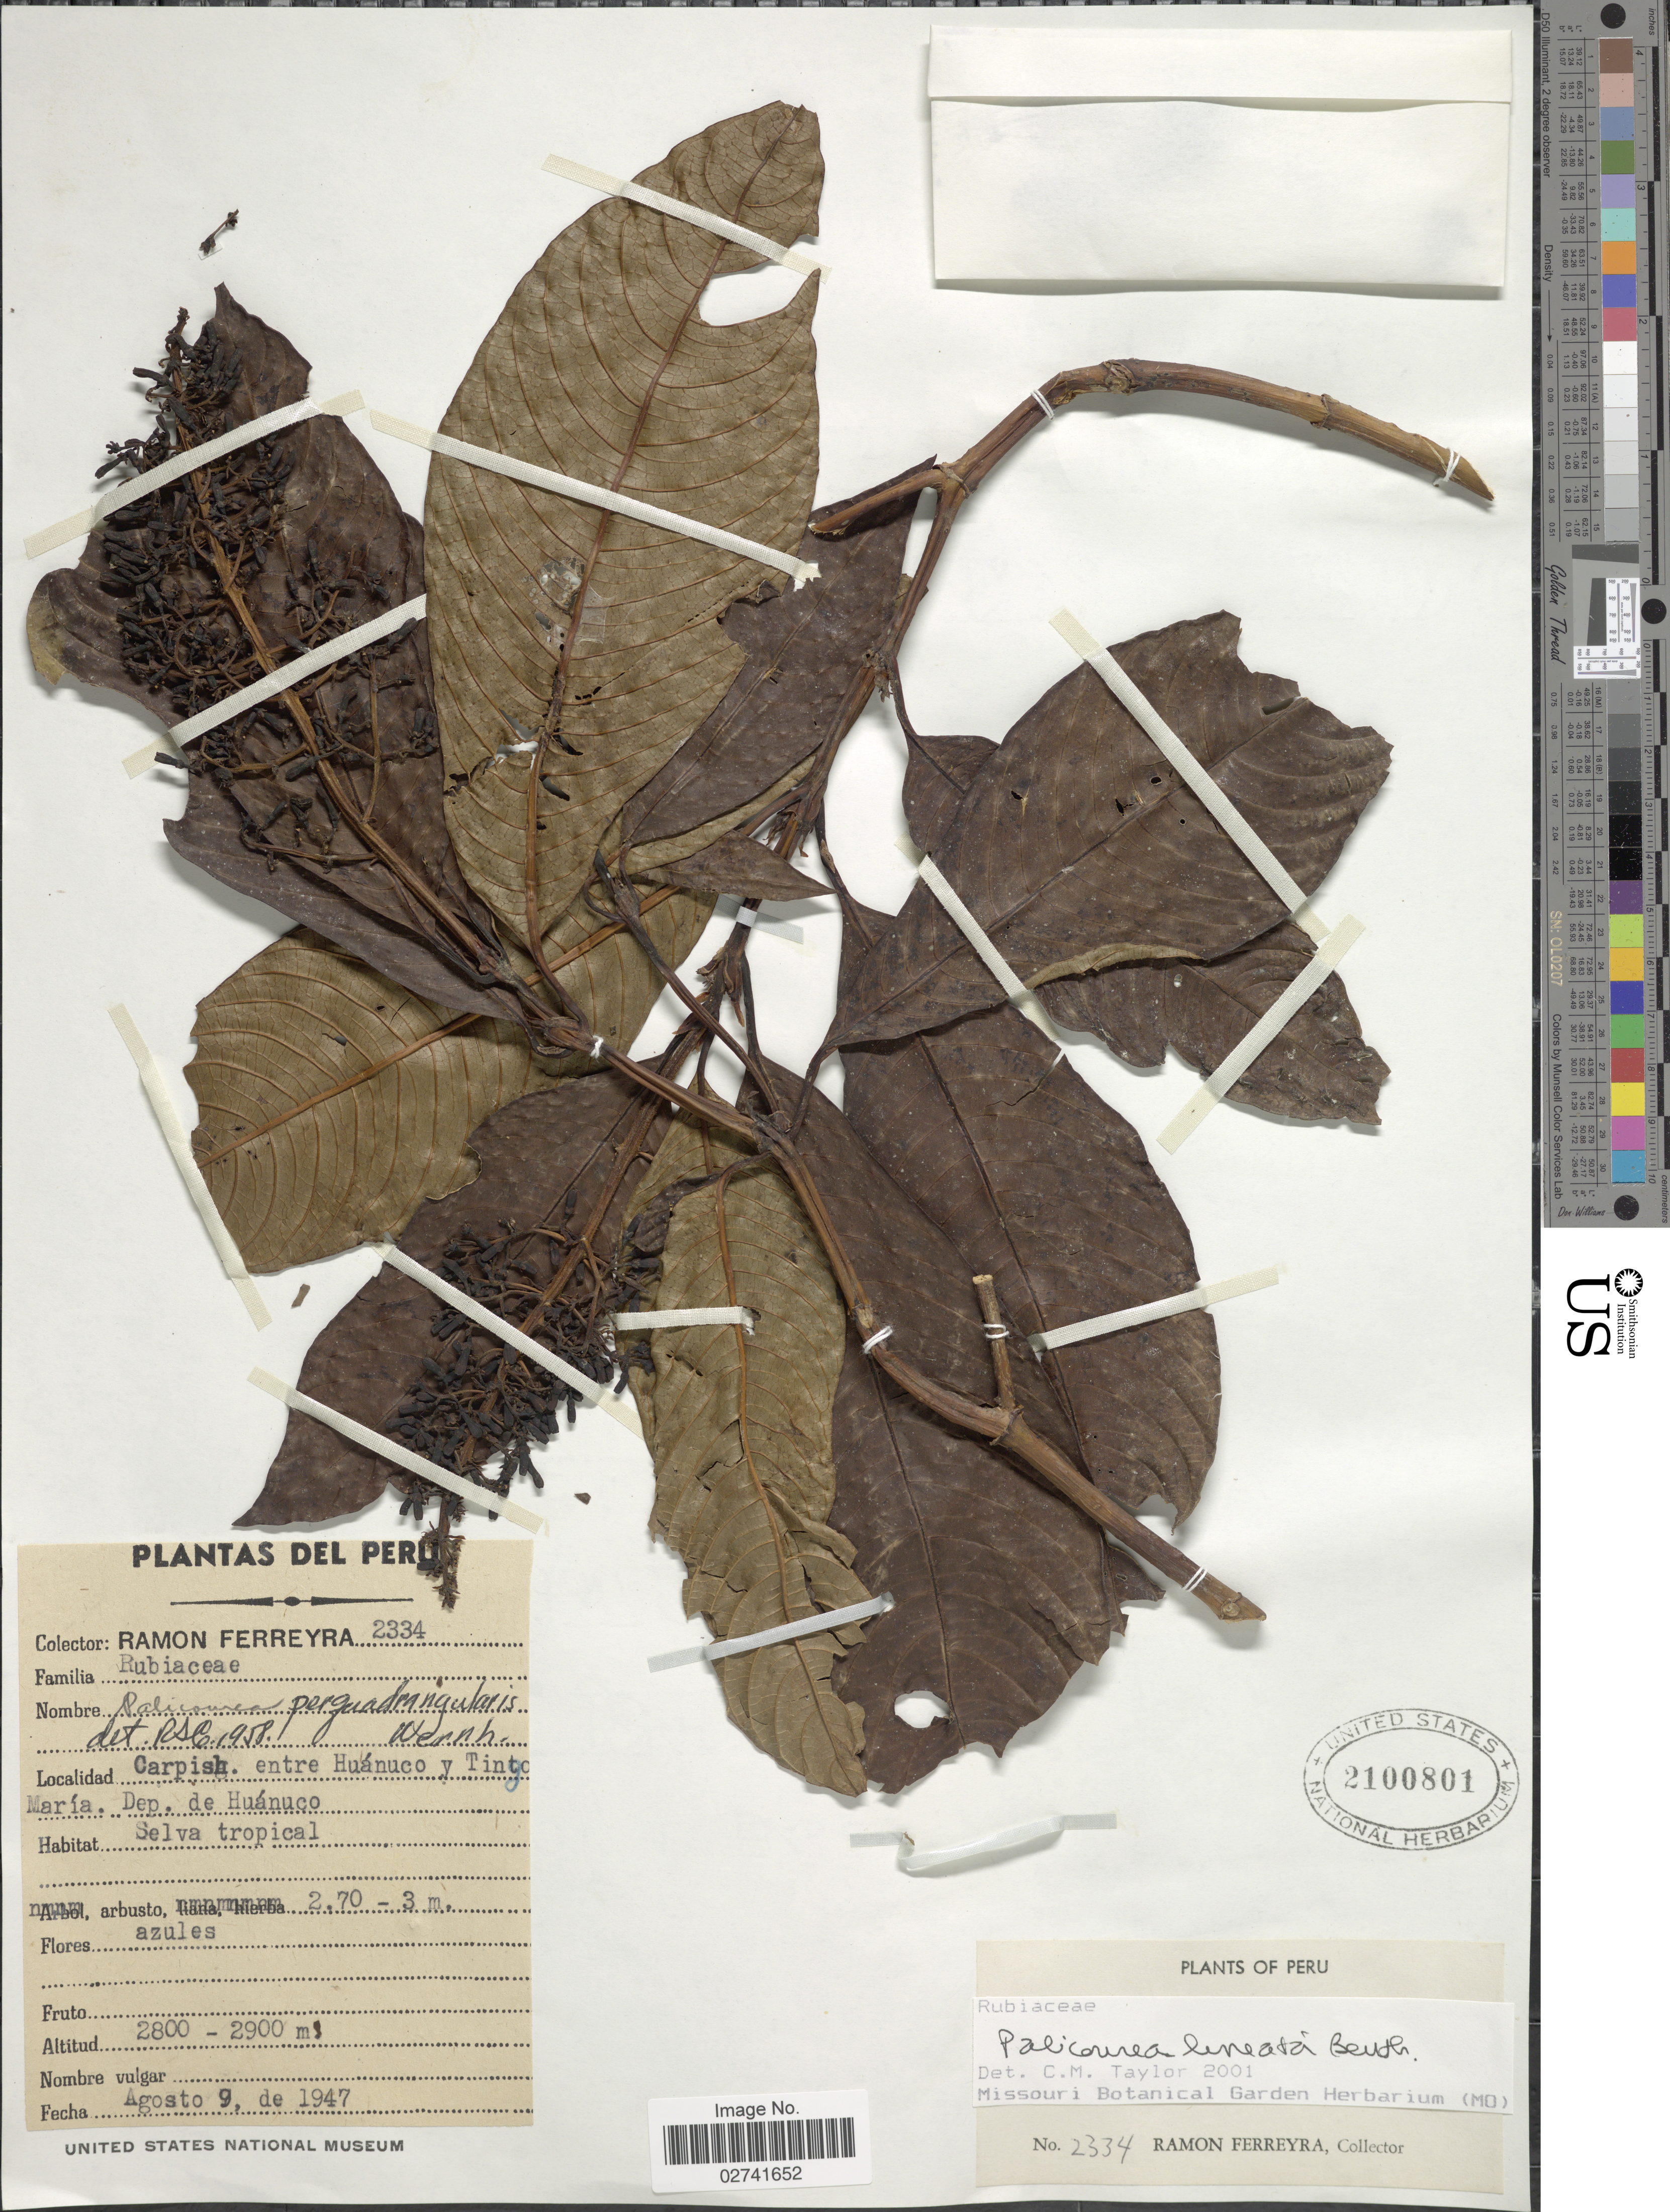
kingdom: Plantae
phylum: Tracheophyta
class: Magnoliopsida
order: Gentianales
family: Rubiaceae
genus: Palicourea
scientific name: Palicourea lineata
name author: Benth.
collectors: R. A. Ferreyra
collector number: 2334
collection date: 1947-08-09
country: Peru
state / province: Huánuco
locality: Carpish entre Huánuco y Tingo María. Dep de Huánuco, Selva tropical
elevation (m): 2800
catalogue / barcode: US 2100801